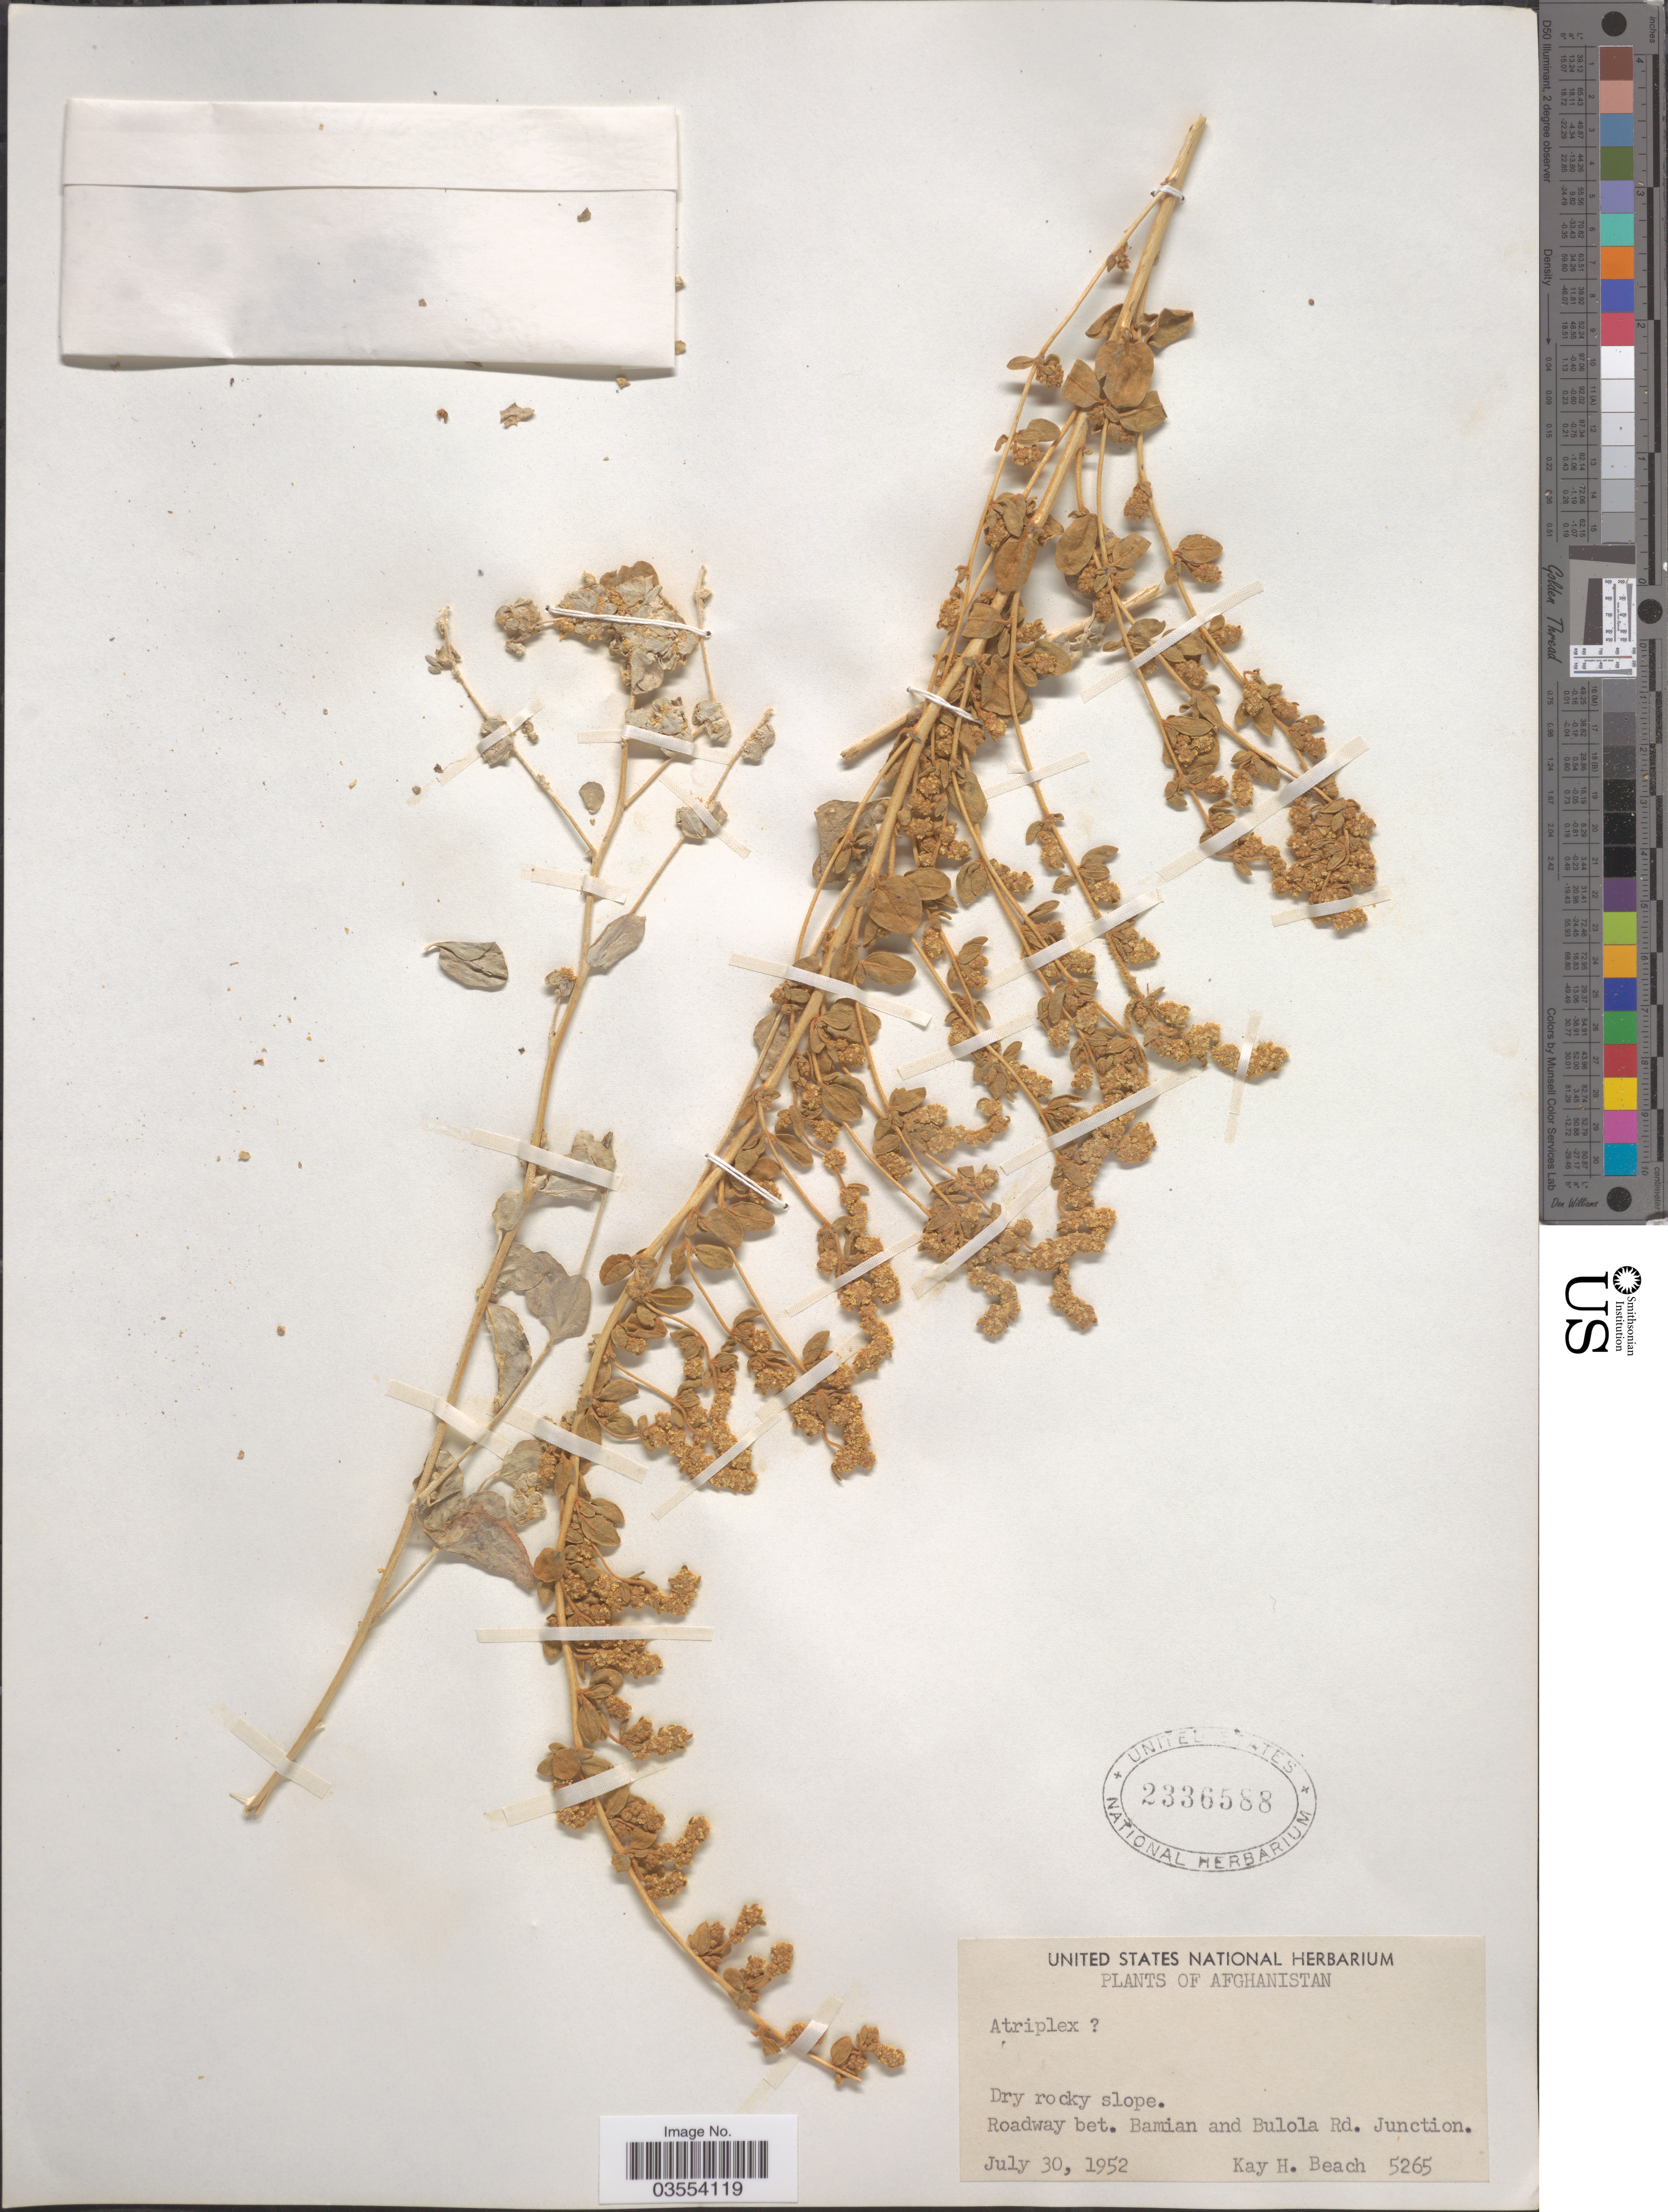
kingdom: Plantae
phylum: Tracheophyta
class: Magnoliopsida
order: Caryophyllales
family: Amaranthaceae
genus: Atriplex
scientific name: Atriplex sp.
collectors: K. H. Beach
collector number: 5265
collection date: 1952-07-30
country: Afghanistan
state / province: Bamian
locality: Dry rocky slope. Roadway bet. Bamian and Bulola Rd. Junction.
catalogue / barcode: US 2336588